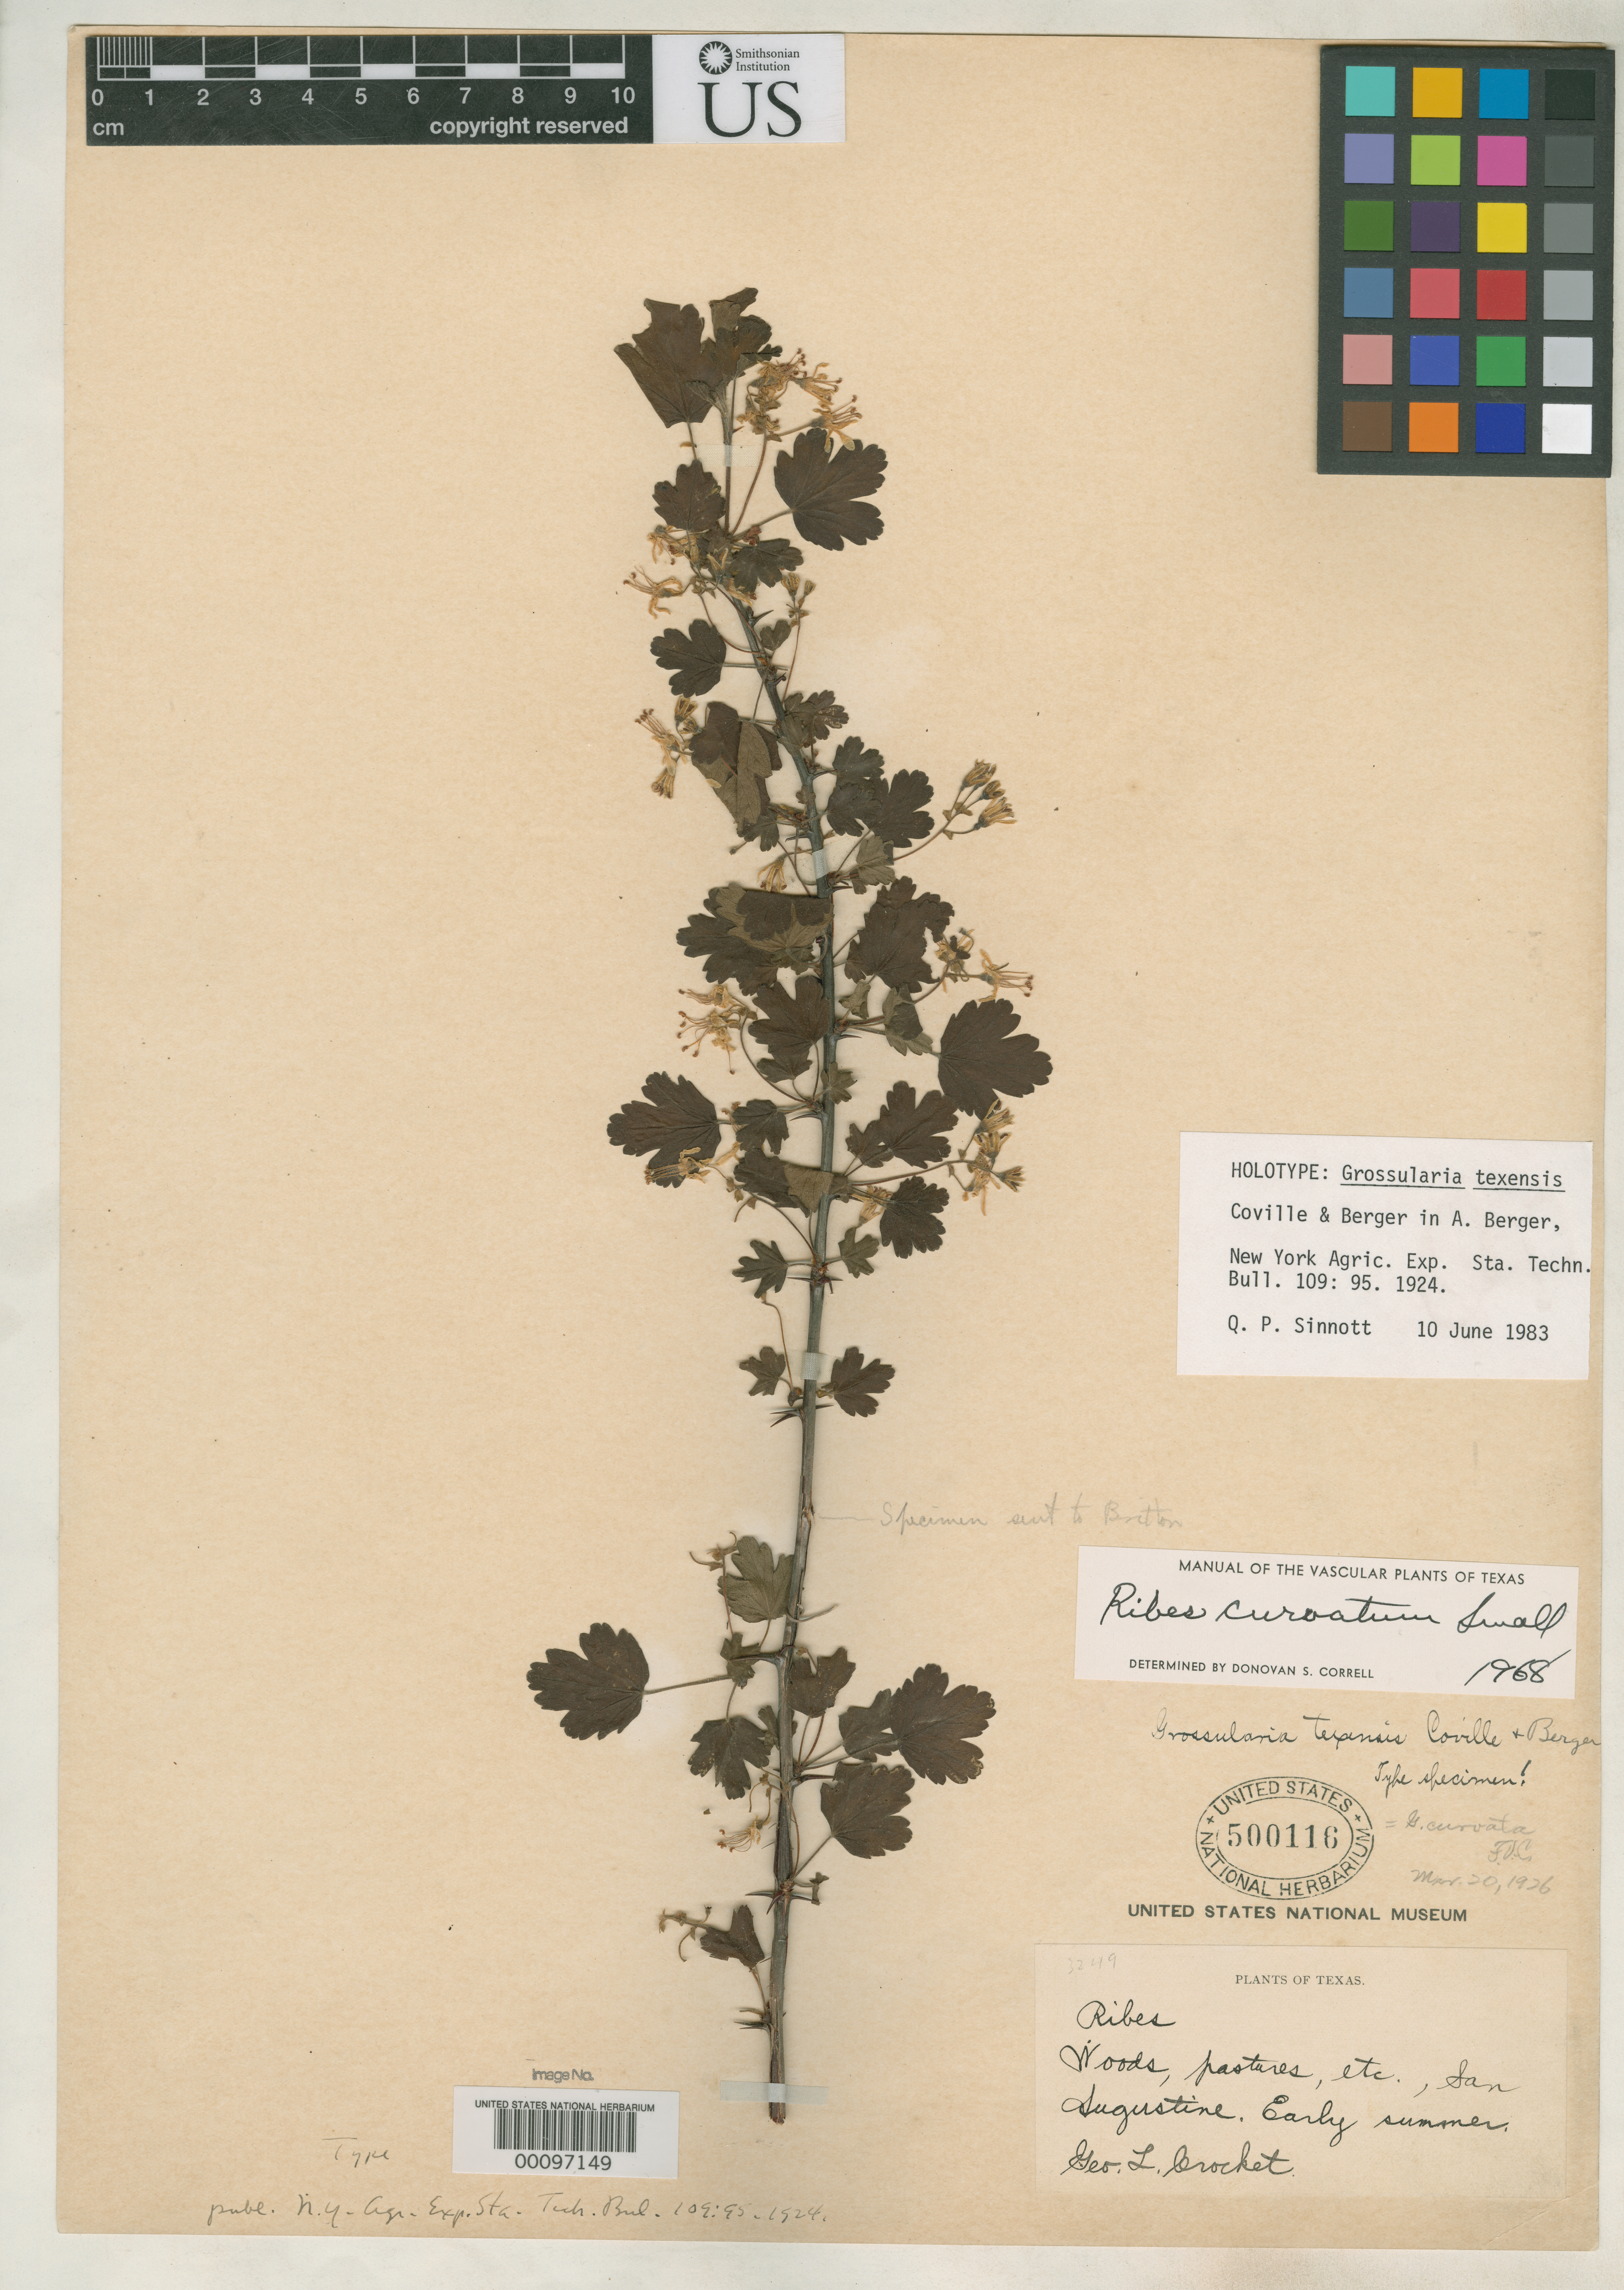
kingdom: Plantae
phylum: Tracheophyta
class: Magnoliopsida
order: Saxifragales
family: Grossulariaceae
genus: Grossularia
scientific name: Grossularia texensis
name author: Coville & A. Berger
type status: Type Collection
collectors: G. Crocket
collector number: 3249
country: United States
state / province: Texas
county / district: San Augustine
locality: San Augustine.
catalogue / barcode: US 500116